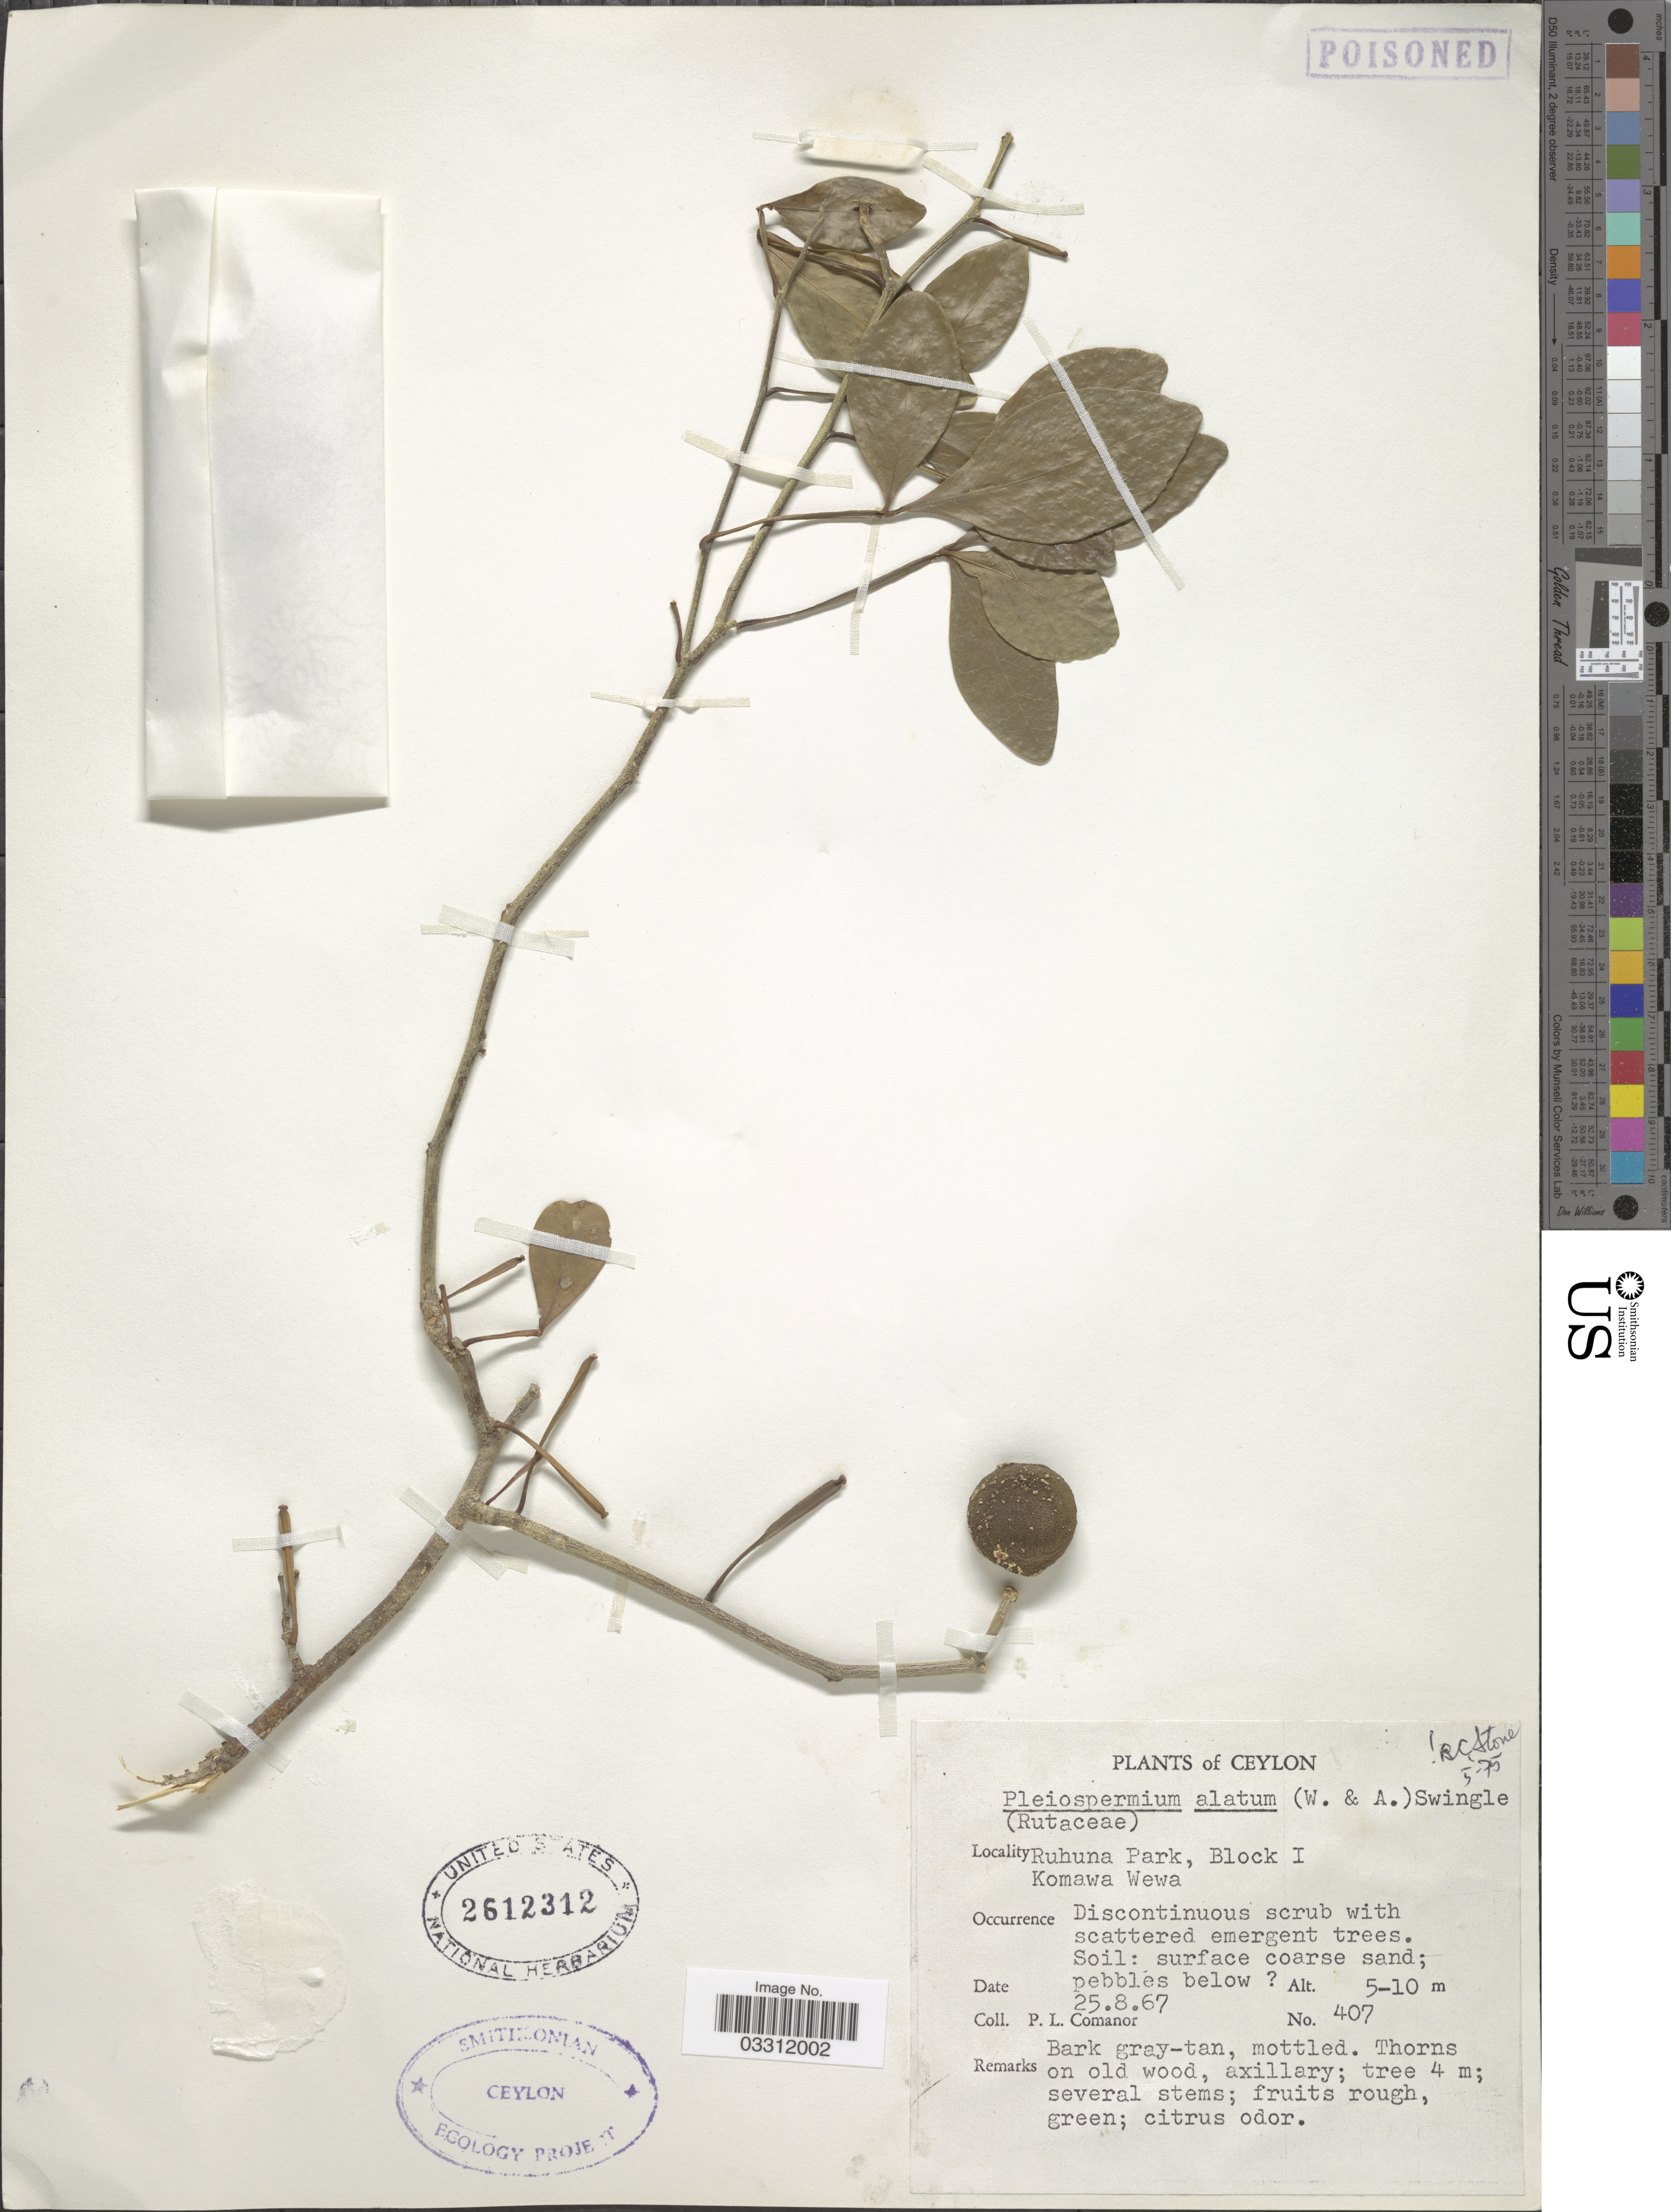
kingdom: Plantae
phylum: Tracheophyta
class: Magnoliopsida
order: Sapindales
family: Rutaceae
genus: Pleiospermium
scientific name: Pleiospermium alatum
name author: (Wight & Arn.) Swingle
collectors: P. Comanor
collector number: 407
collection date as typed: Transcribed d/m/y: 25/8/67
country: Sri Lanka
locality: Ceylon, Ruhuna Park, Block I, Komawa Wewa.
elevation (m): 5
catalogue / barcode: US 2612312